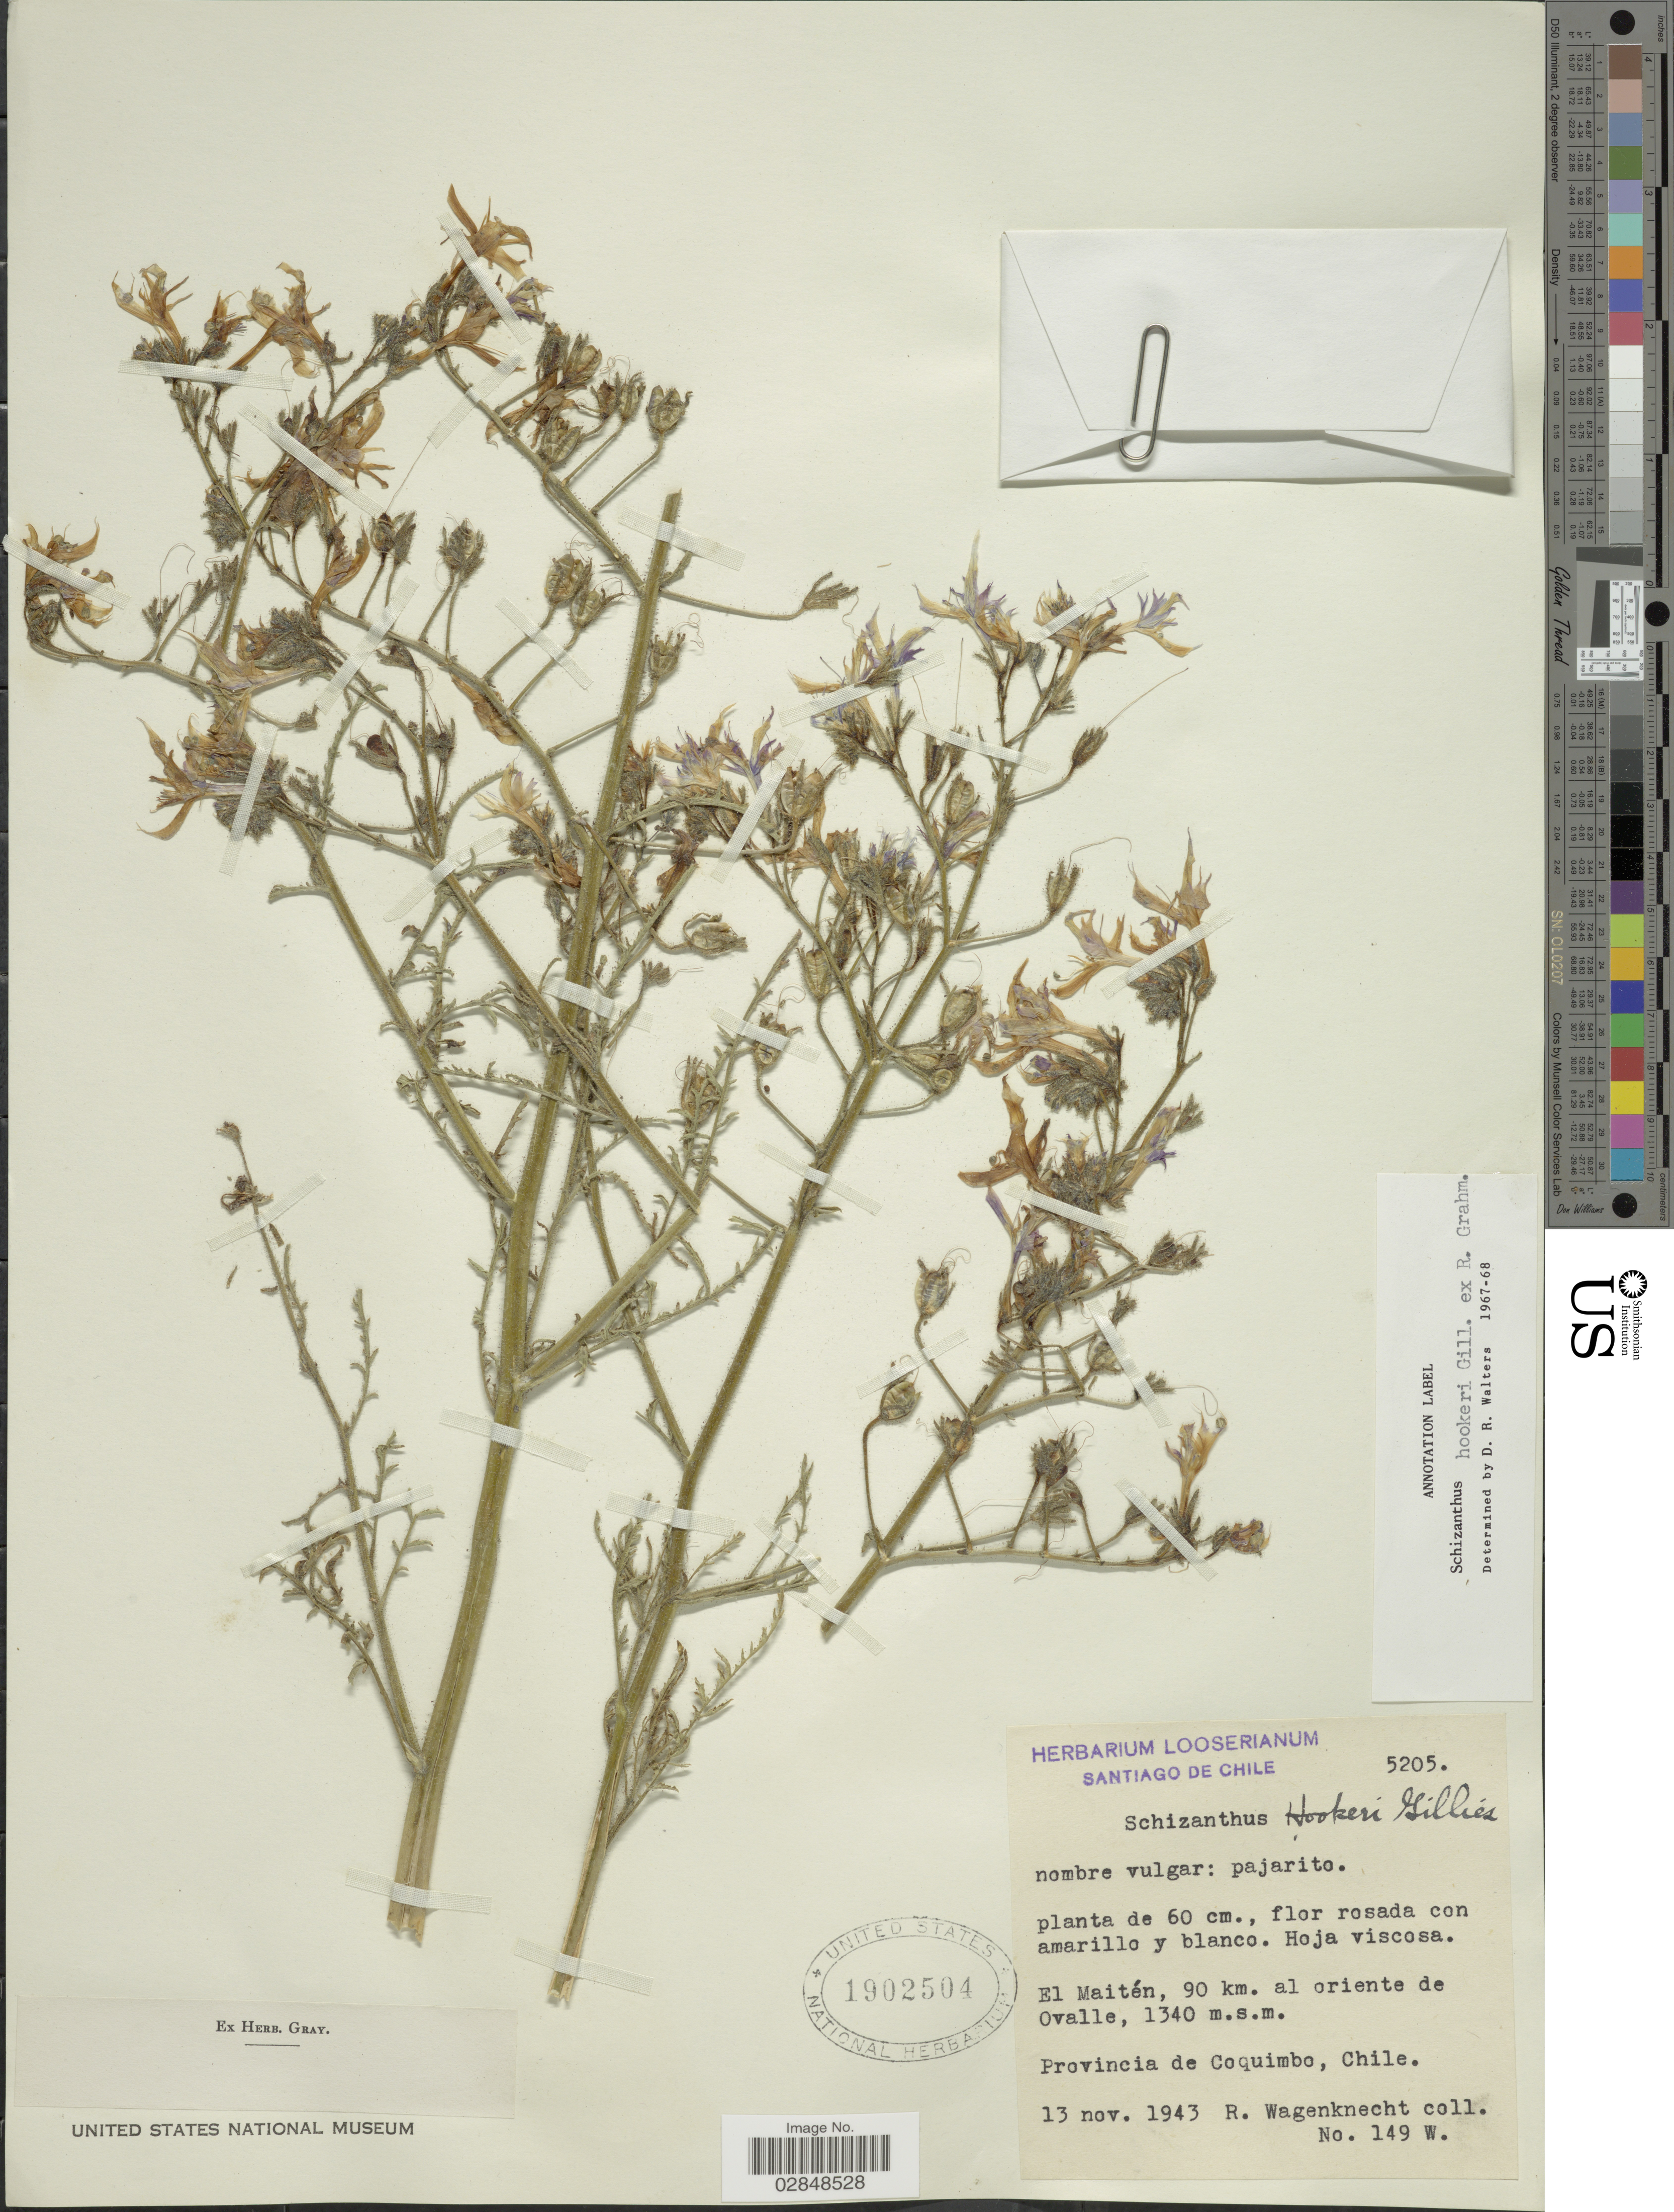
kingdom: Plantae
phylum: Tracheophyta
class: Magnoliopsida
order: Solanales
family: Solanaceae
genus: Schizanthus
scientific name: Schizanthus hookeri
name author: Gillies ex Graham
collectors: R. Wagenknecht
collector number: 149W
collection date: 1943-11-13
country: Chile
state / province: Coquimbo (IV)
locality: El Maitén, 90 km. al oriente de Ovalle.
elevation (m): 1340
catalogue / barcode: US 1902504